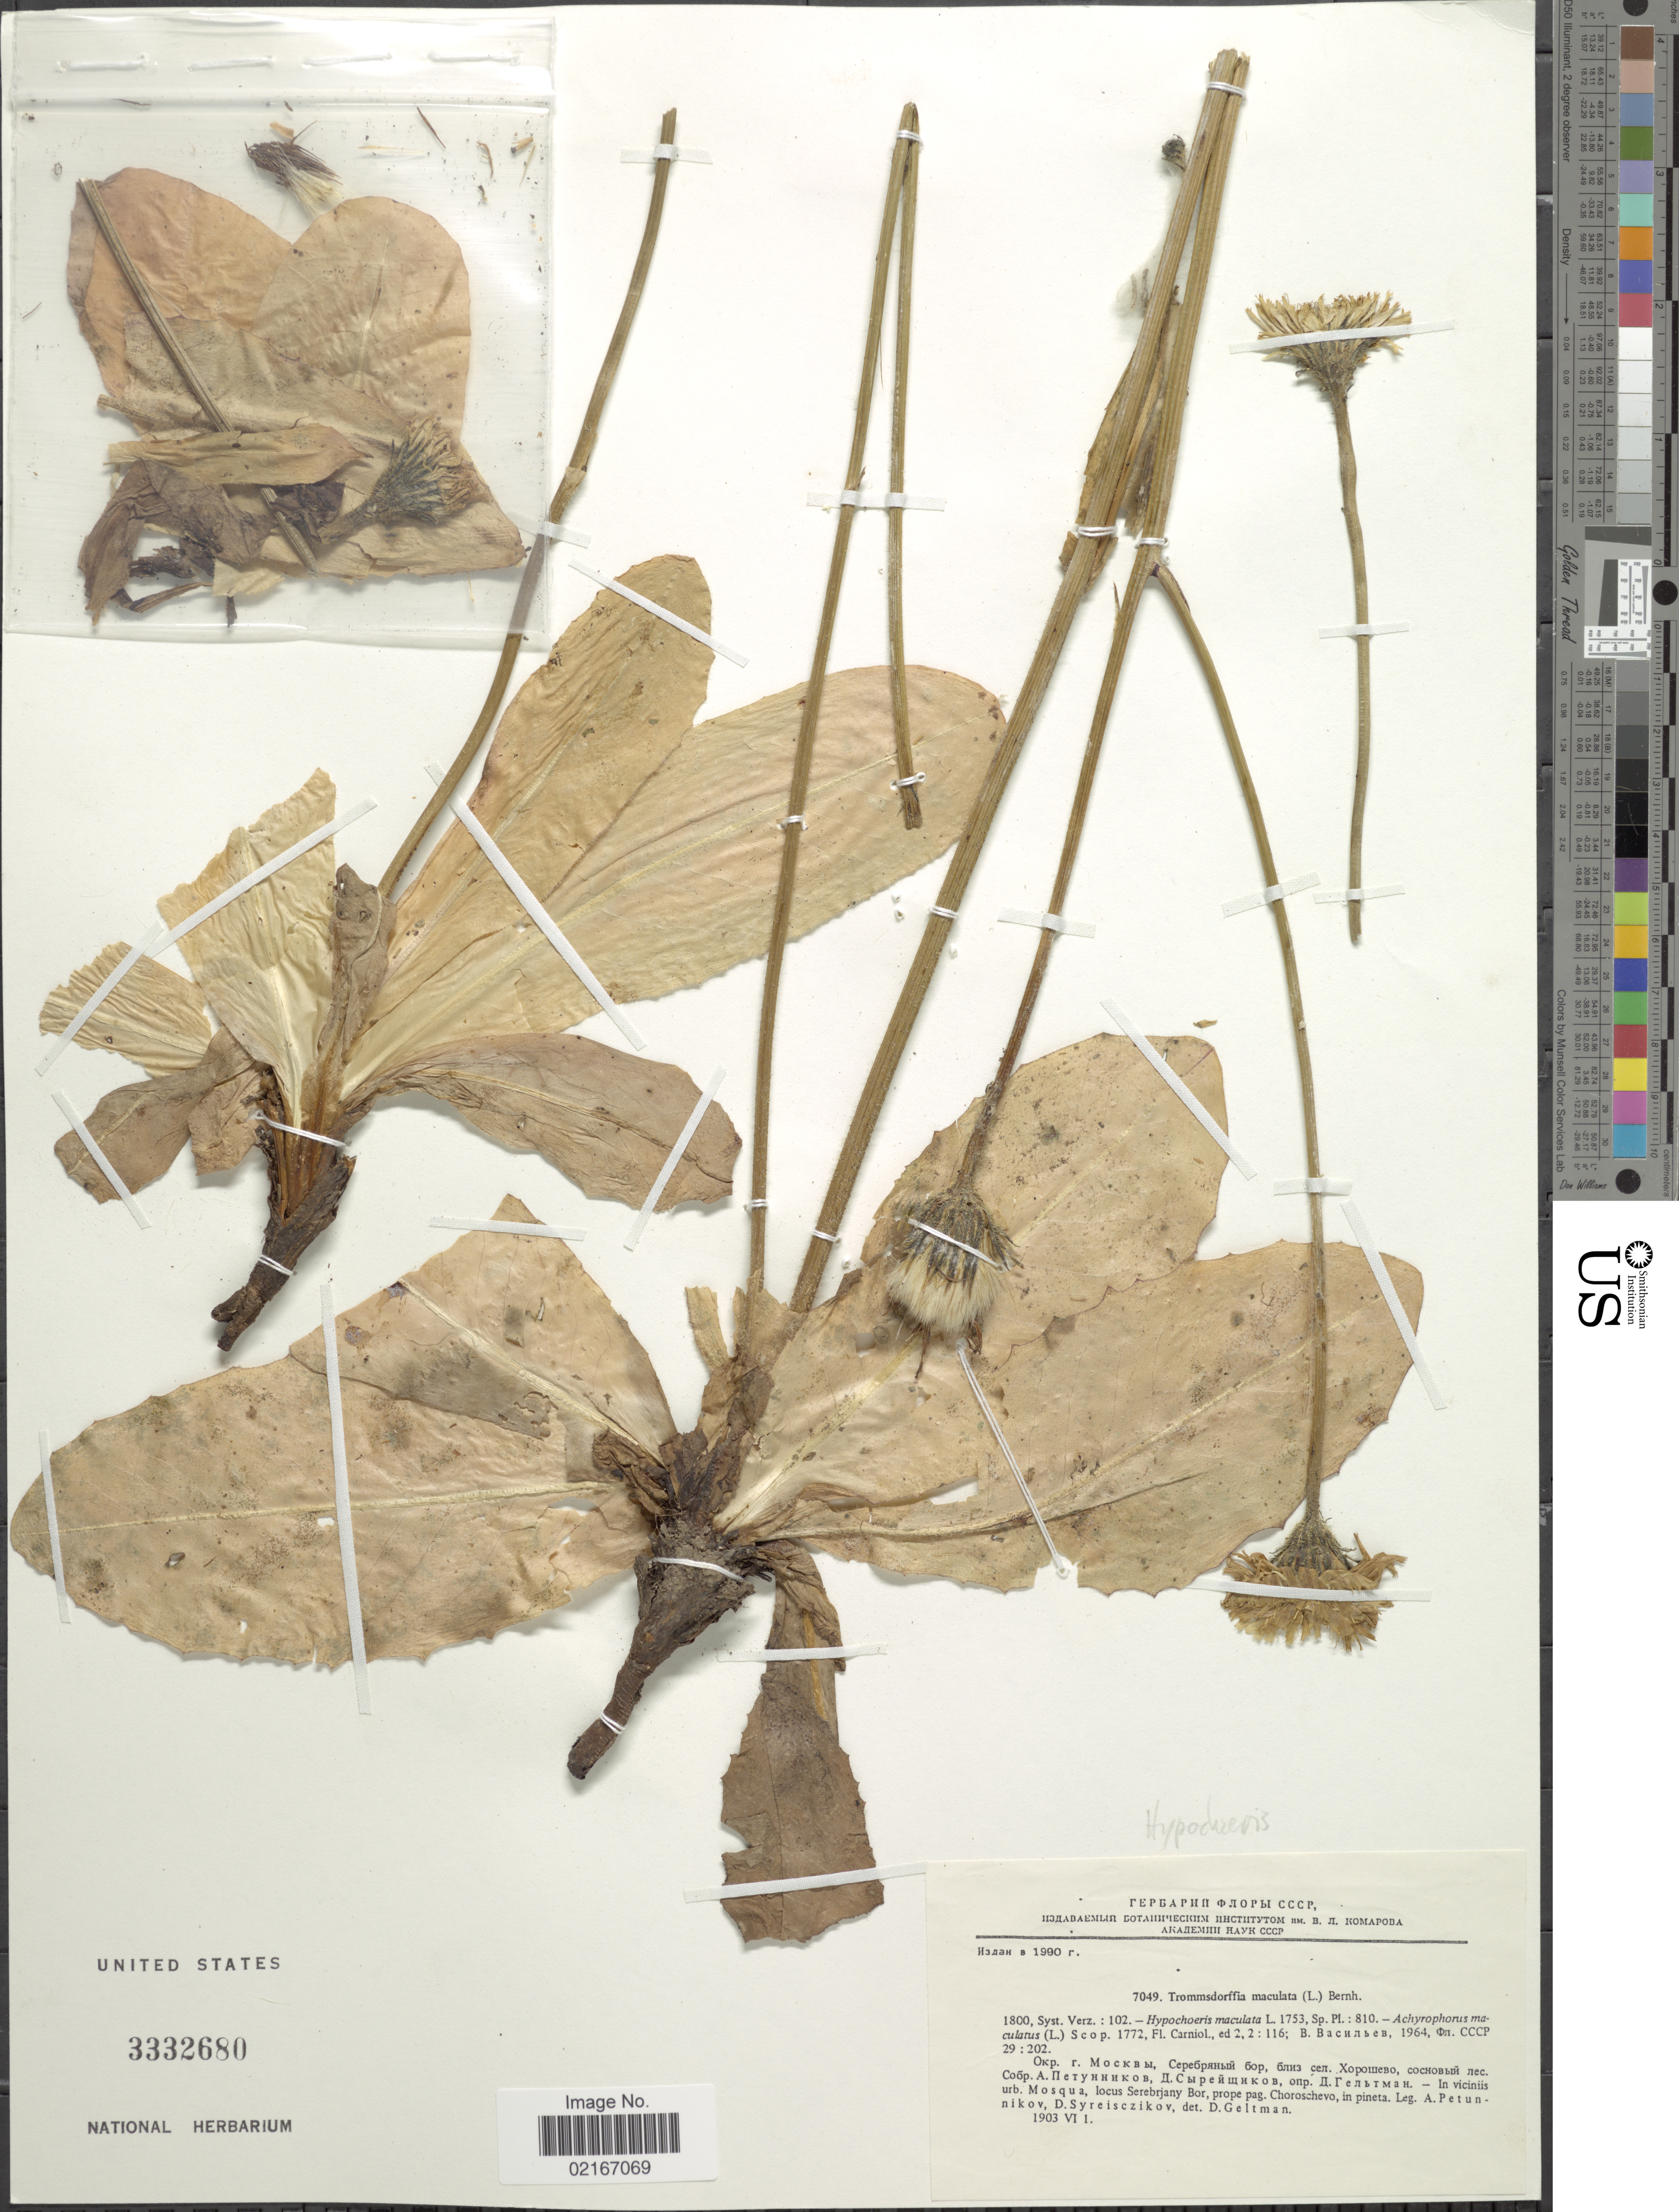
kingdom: Plantae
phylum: Tracheophyta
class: Magnoliopsida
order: Asterales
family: Asteraceae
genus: Hypochaeris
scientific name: Hypochaeris maculata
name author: L.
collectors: A. Petunnikov & D. Syreisczikov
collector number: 7049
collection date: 1903-06-01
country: Russian Federation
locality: In viciniis urb. Mosqua, locus Serebrany bor pag. Choroschevo, in pineta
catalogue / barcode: US 3332680